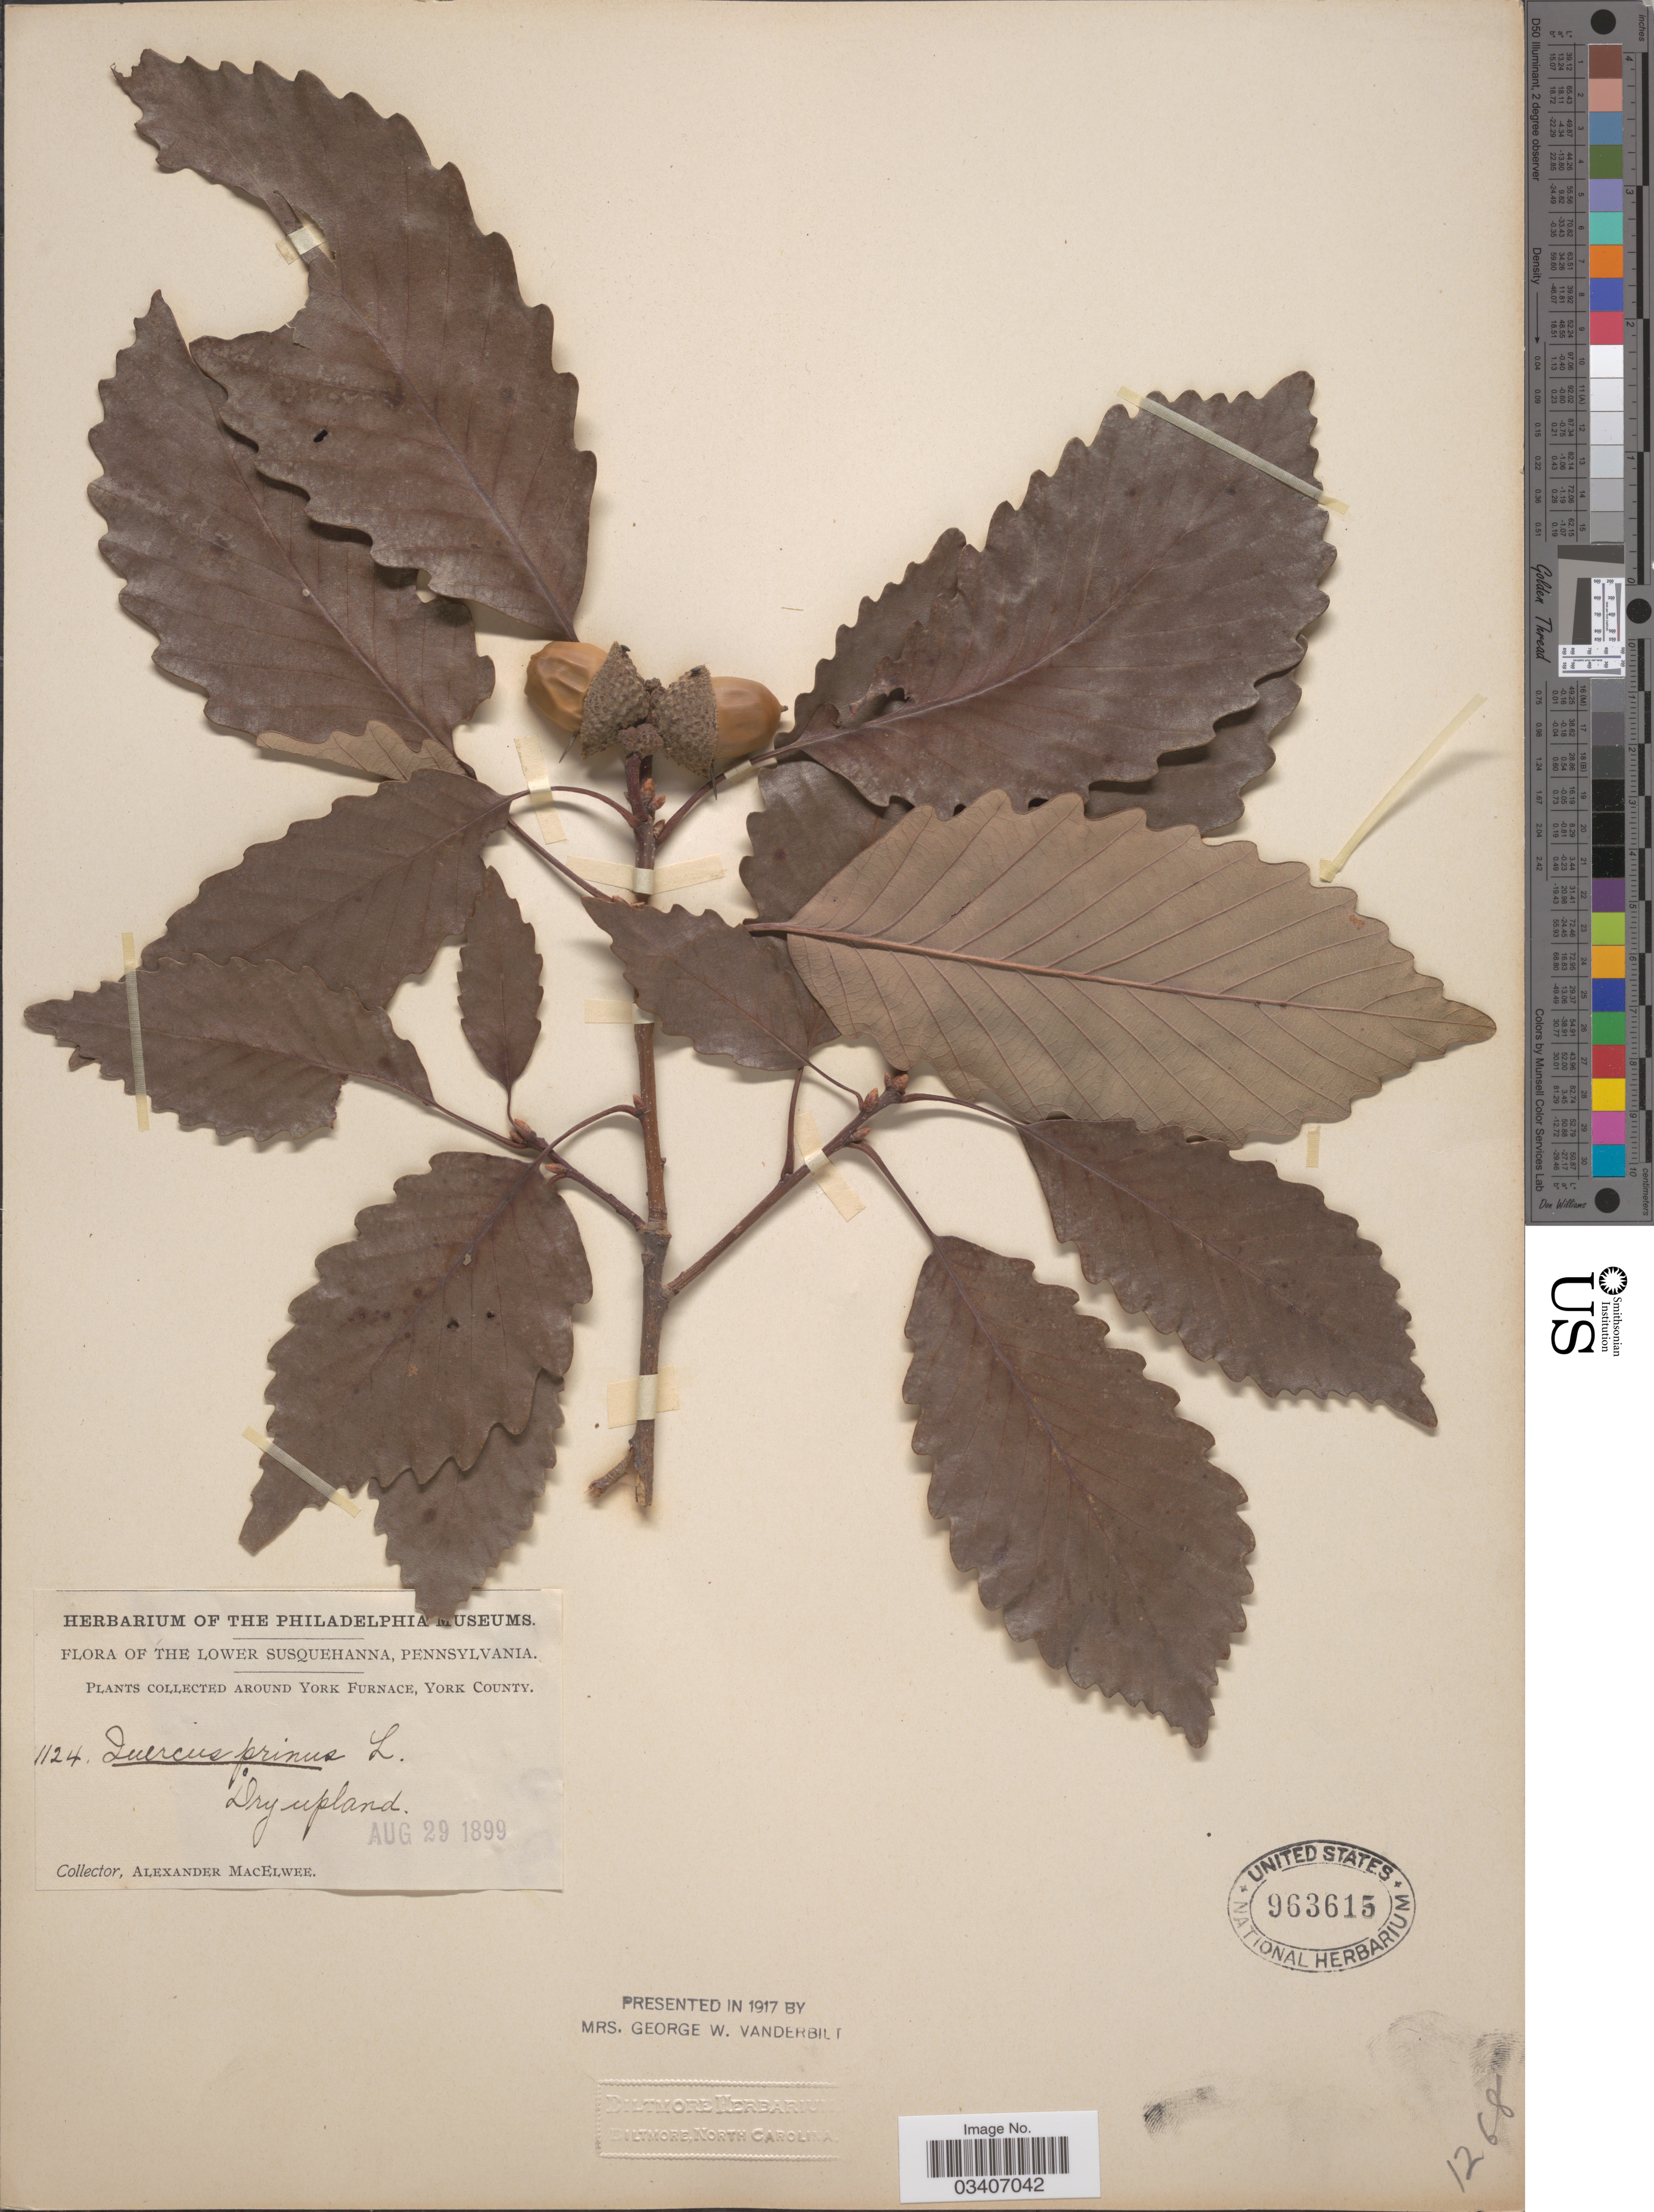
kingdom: Plantae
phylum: Tracheophyta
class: Magnoliopsida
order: Fagales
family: Fagaceae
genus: Quercus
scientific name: Quercus montana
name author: Willd.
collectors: A. MacElwee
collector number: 1124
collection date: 1899-08-29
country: United States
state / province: Pennsylvania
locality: The Lower Susquehanna. Around York Furnace, York County.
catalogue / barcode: US 963615